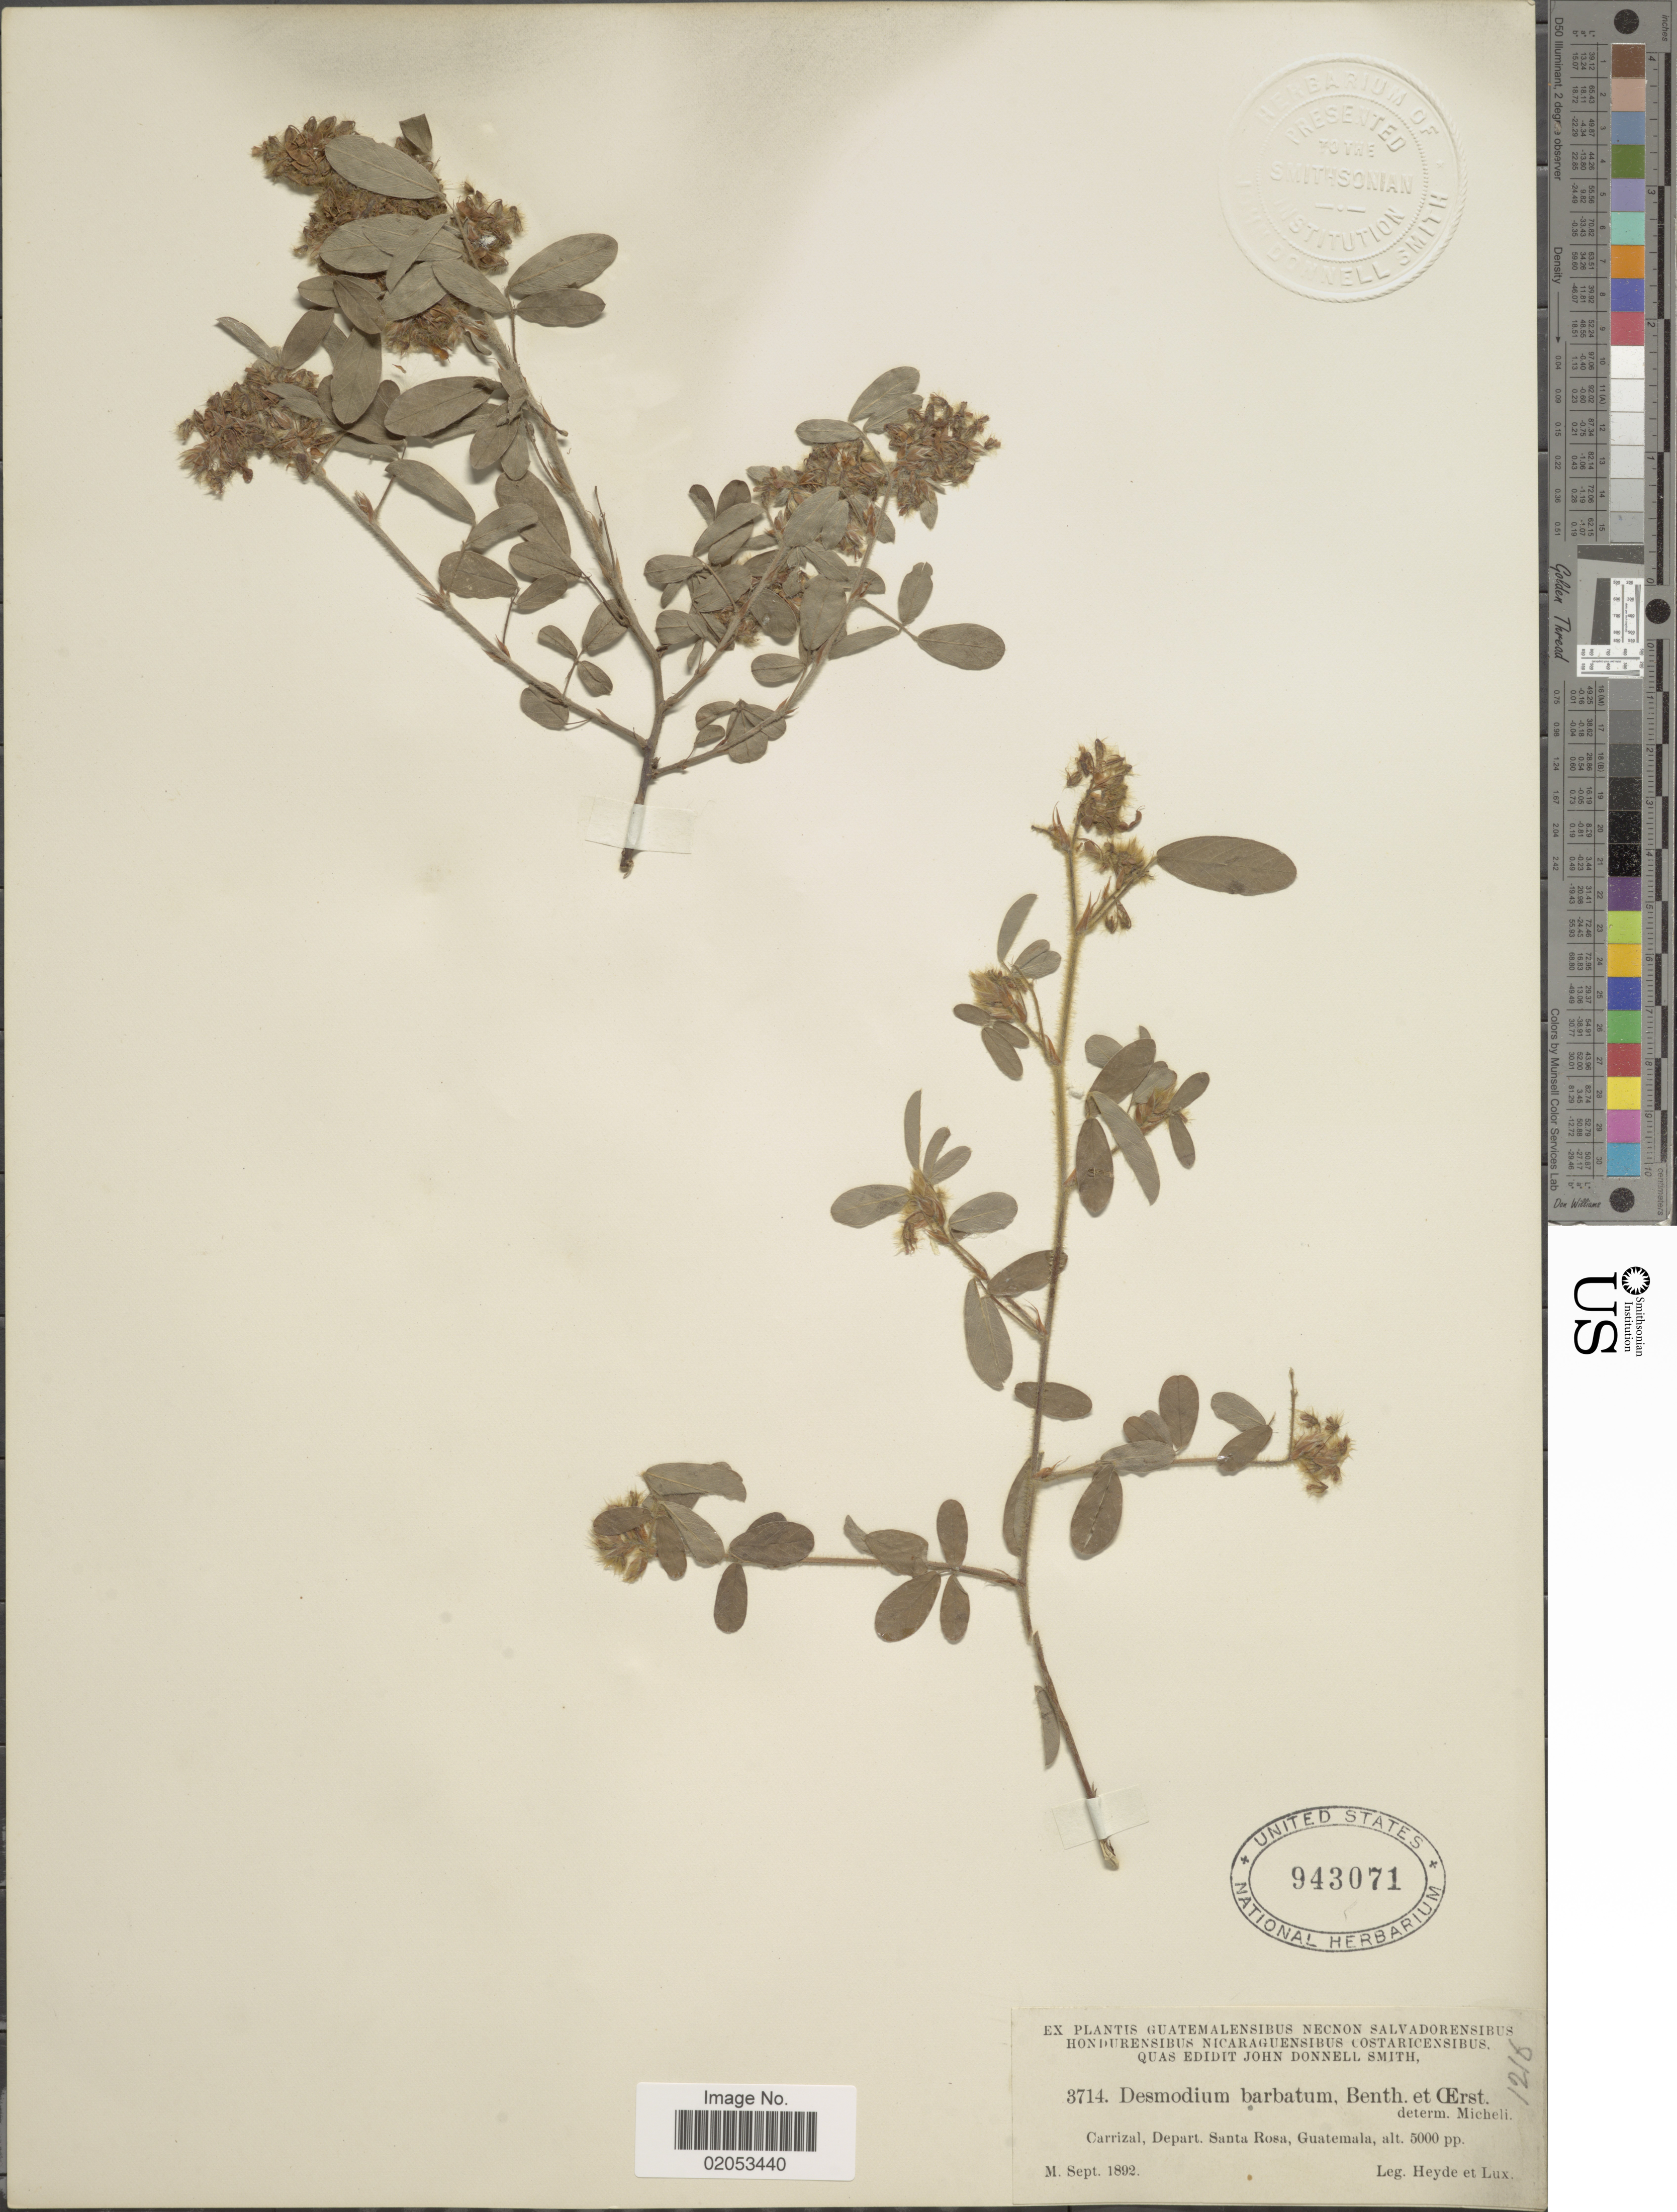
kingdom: Plantae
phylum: Tracheophyta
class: Magnoliopsida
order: Fabales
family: Fabaceae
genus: Grona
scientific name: Grona barbata var. barbata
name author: (L.) H. Ohashi & K. Ohashi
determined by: Strong, Mark T., (BOT), Smithsonian Institution - National Museum of Natural History (UNITED STATES)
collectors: Heyde & Lux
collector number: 3714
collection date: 1892-09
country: Guatemala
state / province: Santa Rosa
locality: Carrizal, Depart. Santa Rosa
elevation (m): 1524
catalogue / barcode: US 943071